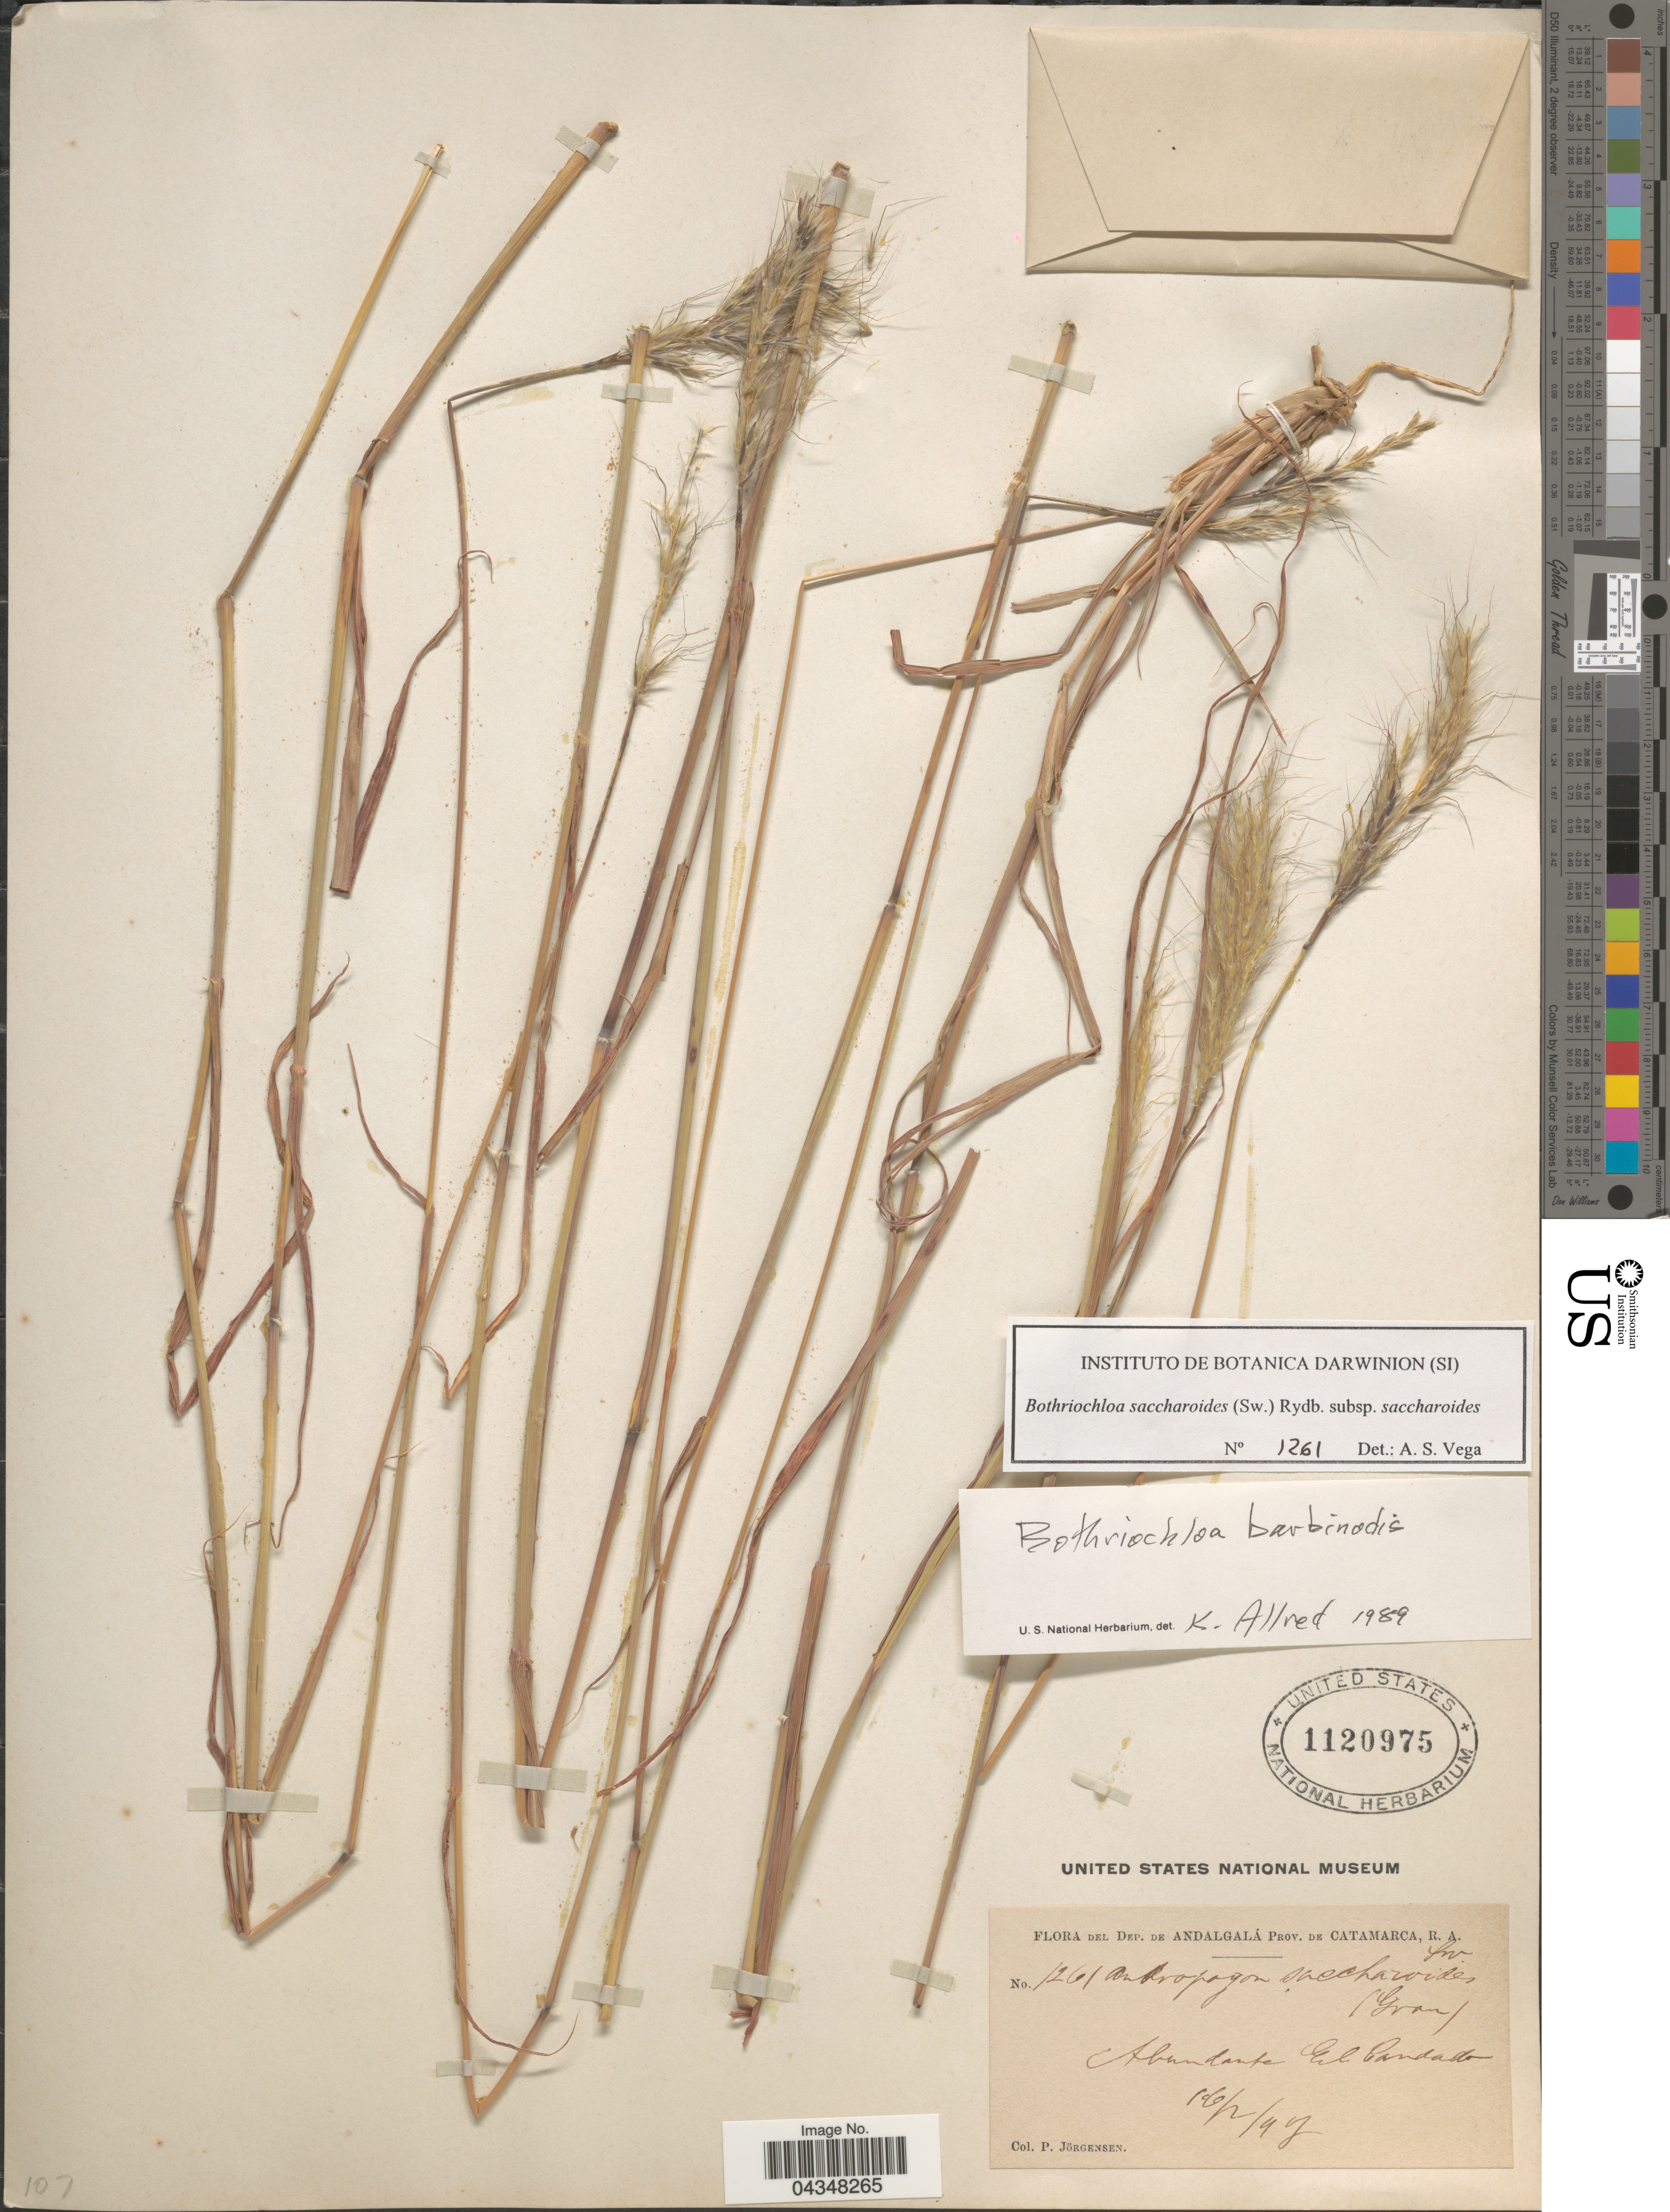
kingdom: Plantae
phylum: Tracheophyta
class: Liliopsida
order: Poales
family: Poaceae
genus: Bothriochloa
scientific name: Bothriochloa laguroides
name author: (DC.) Herter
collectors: P. Jörgensen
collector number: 1261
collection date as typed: Transcribed d/m/y: 16/2/47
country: Argentina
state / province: Catamarca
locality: Dep. de Andalgalá. El Candado.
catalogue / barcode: US 1120975